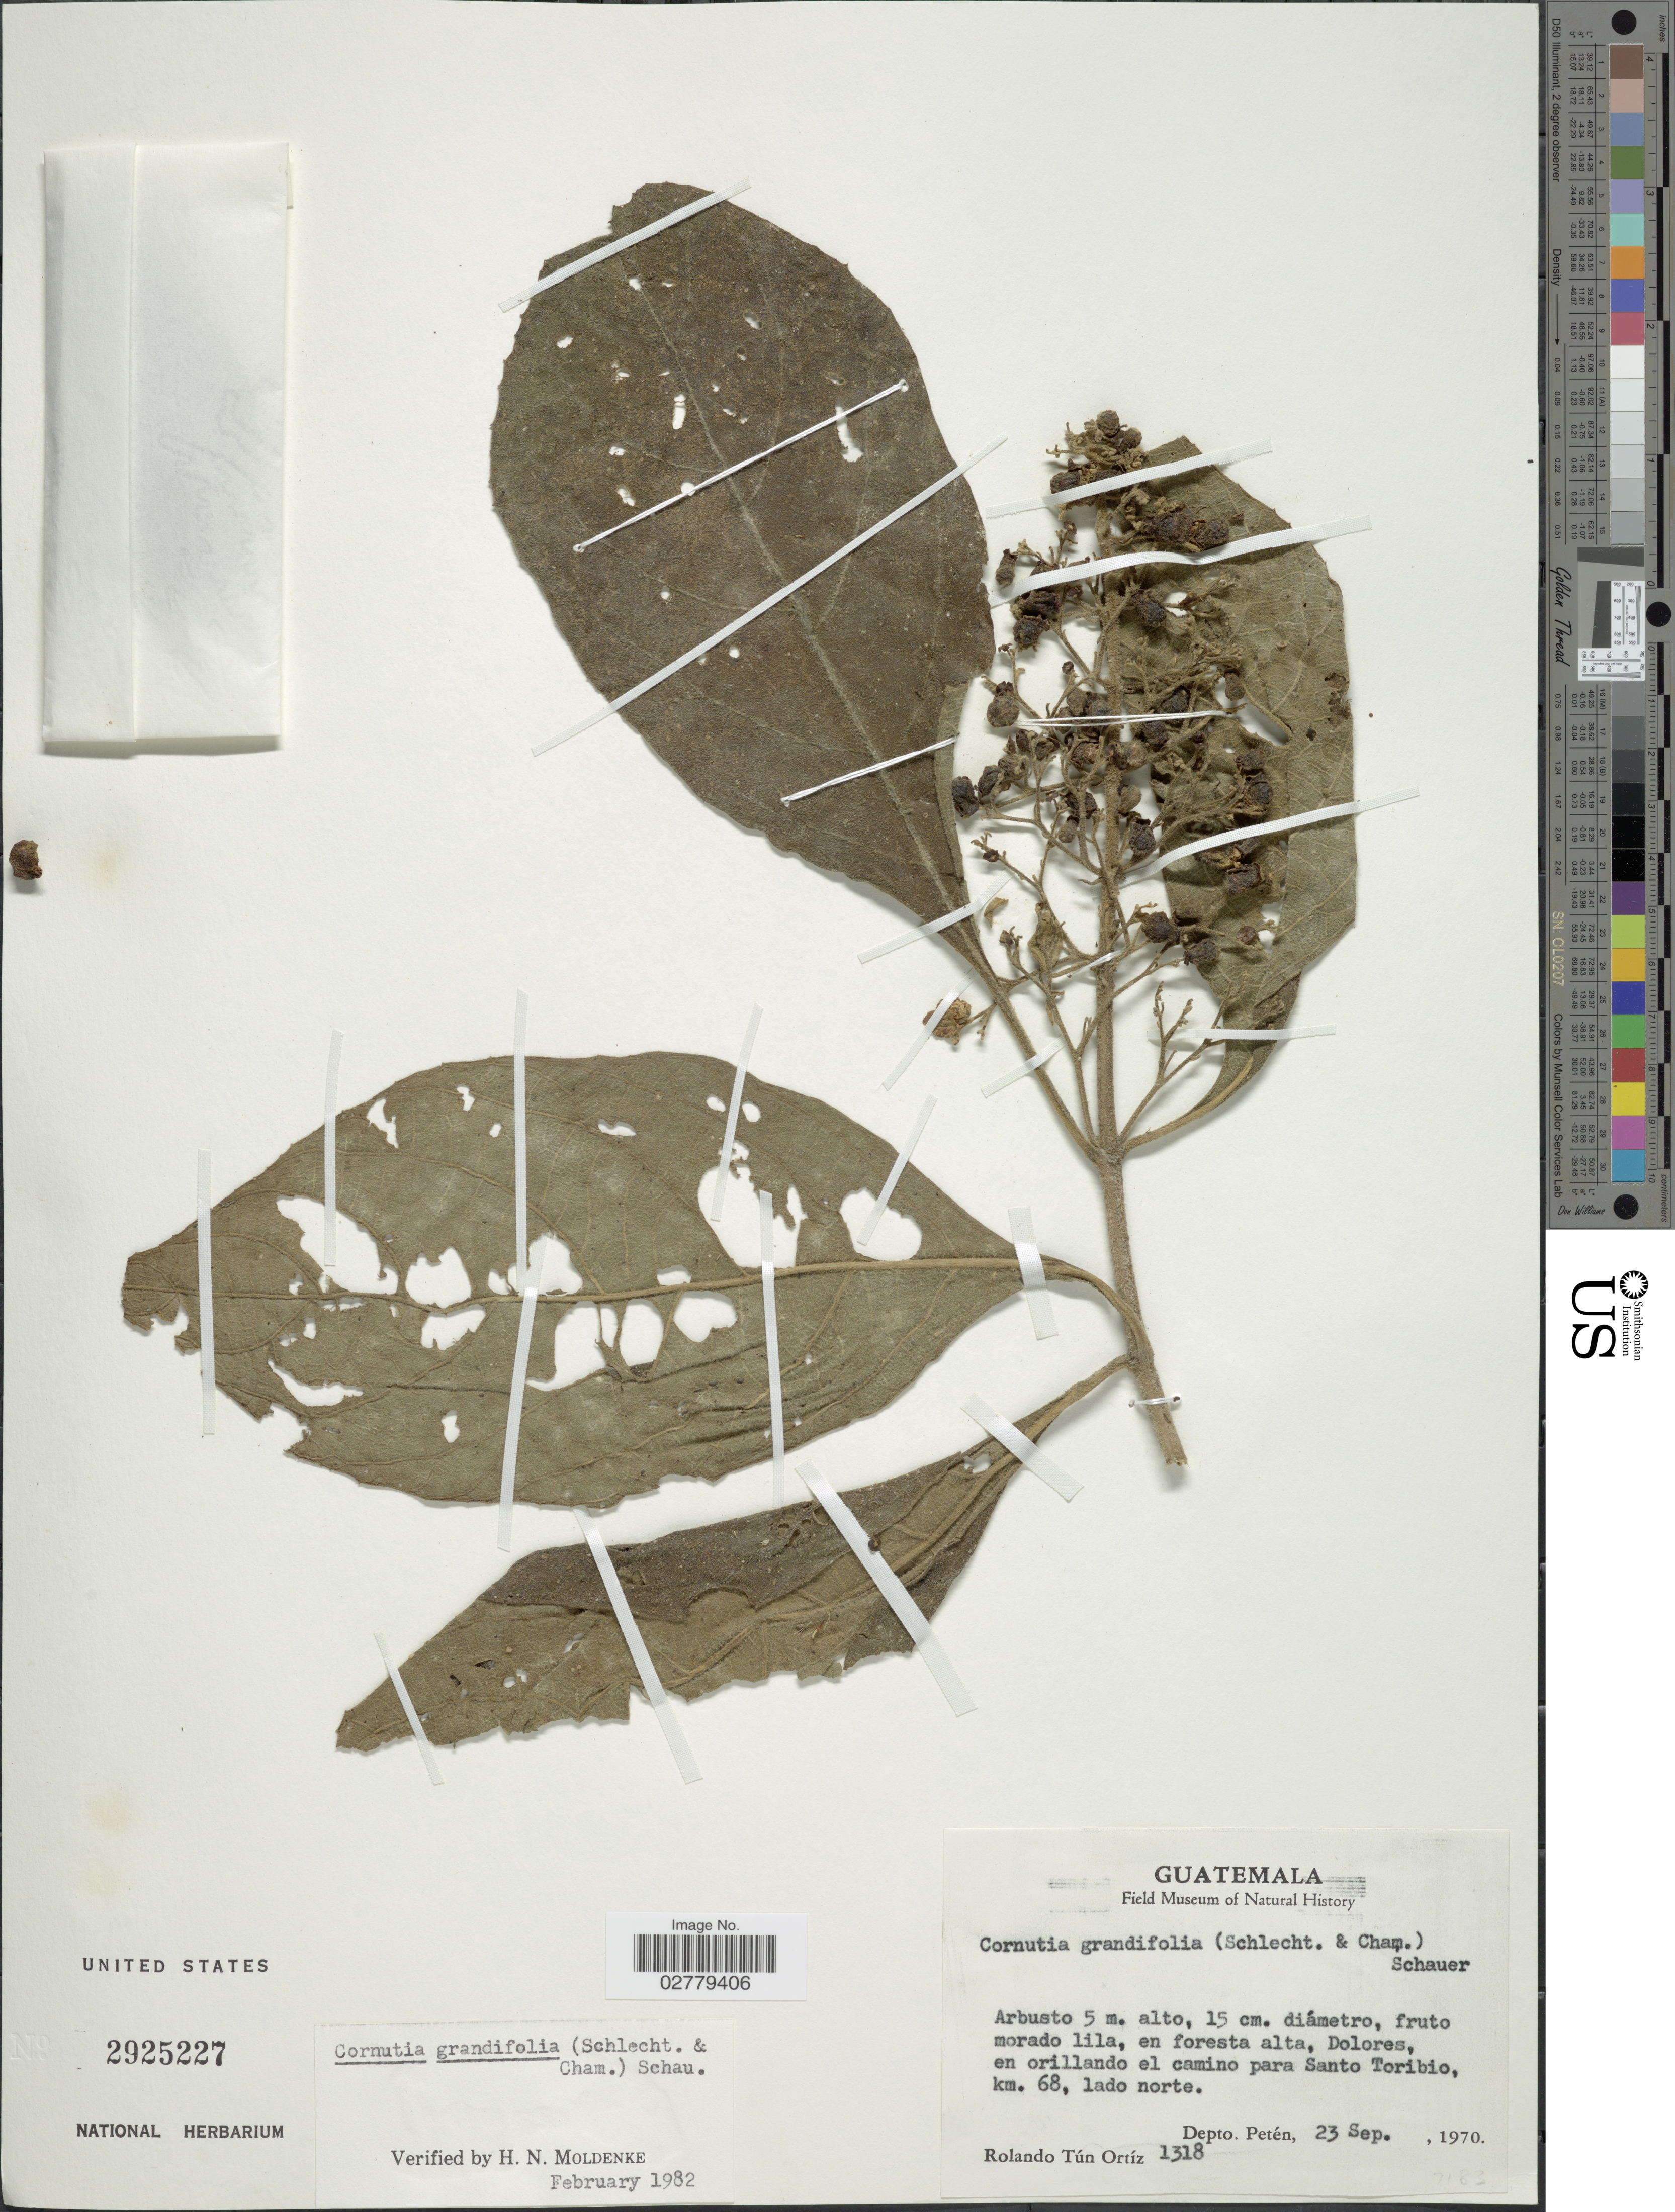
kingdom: Plantae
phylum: Tracheophyta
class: Magnoliopsida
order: Lamiales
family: Lamiaceae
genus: Cornutia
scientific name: Cornutia grandifolia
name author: (Cham. & Schltdl.) Schauer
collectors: R. T. Ortíz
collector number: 1318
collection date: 1970-09-23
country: Guatemala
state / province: El Petén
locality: Dolores, en orillando el camino para Santo Toribio, km. 68, lado norte.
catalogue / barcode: US 2925227